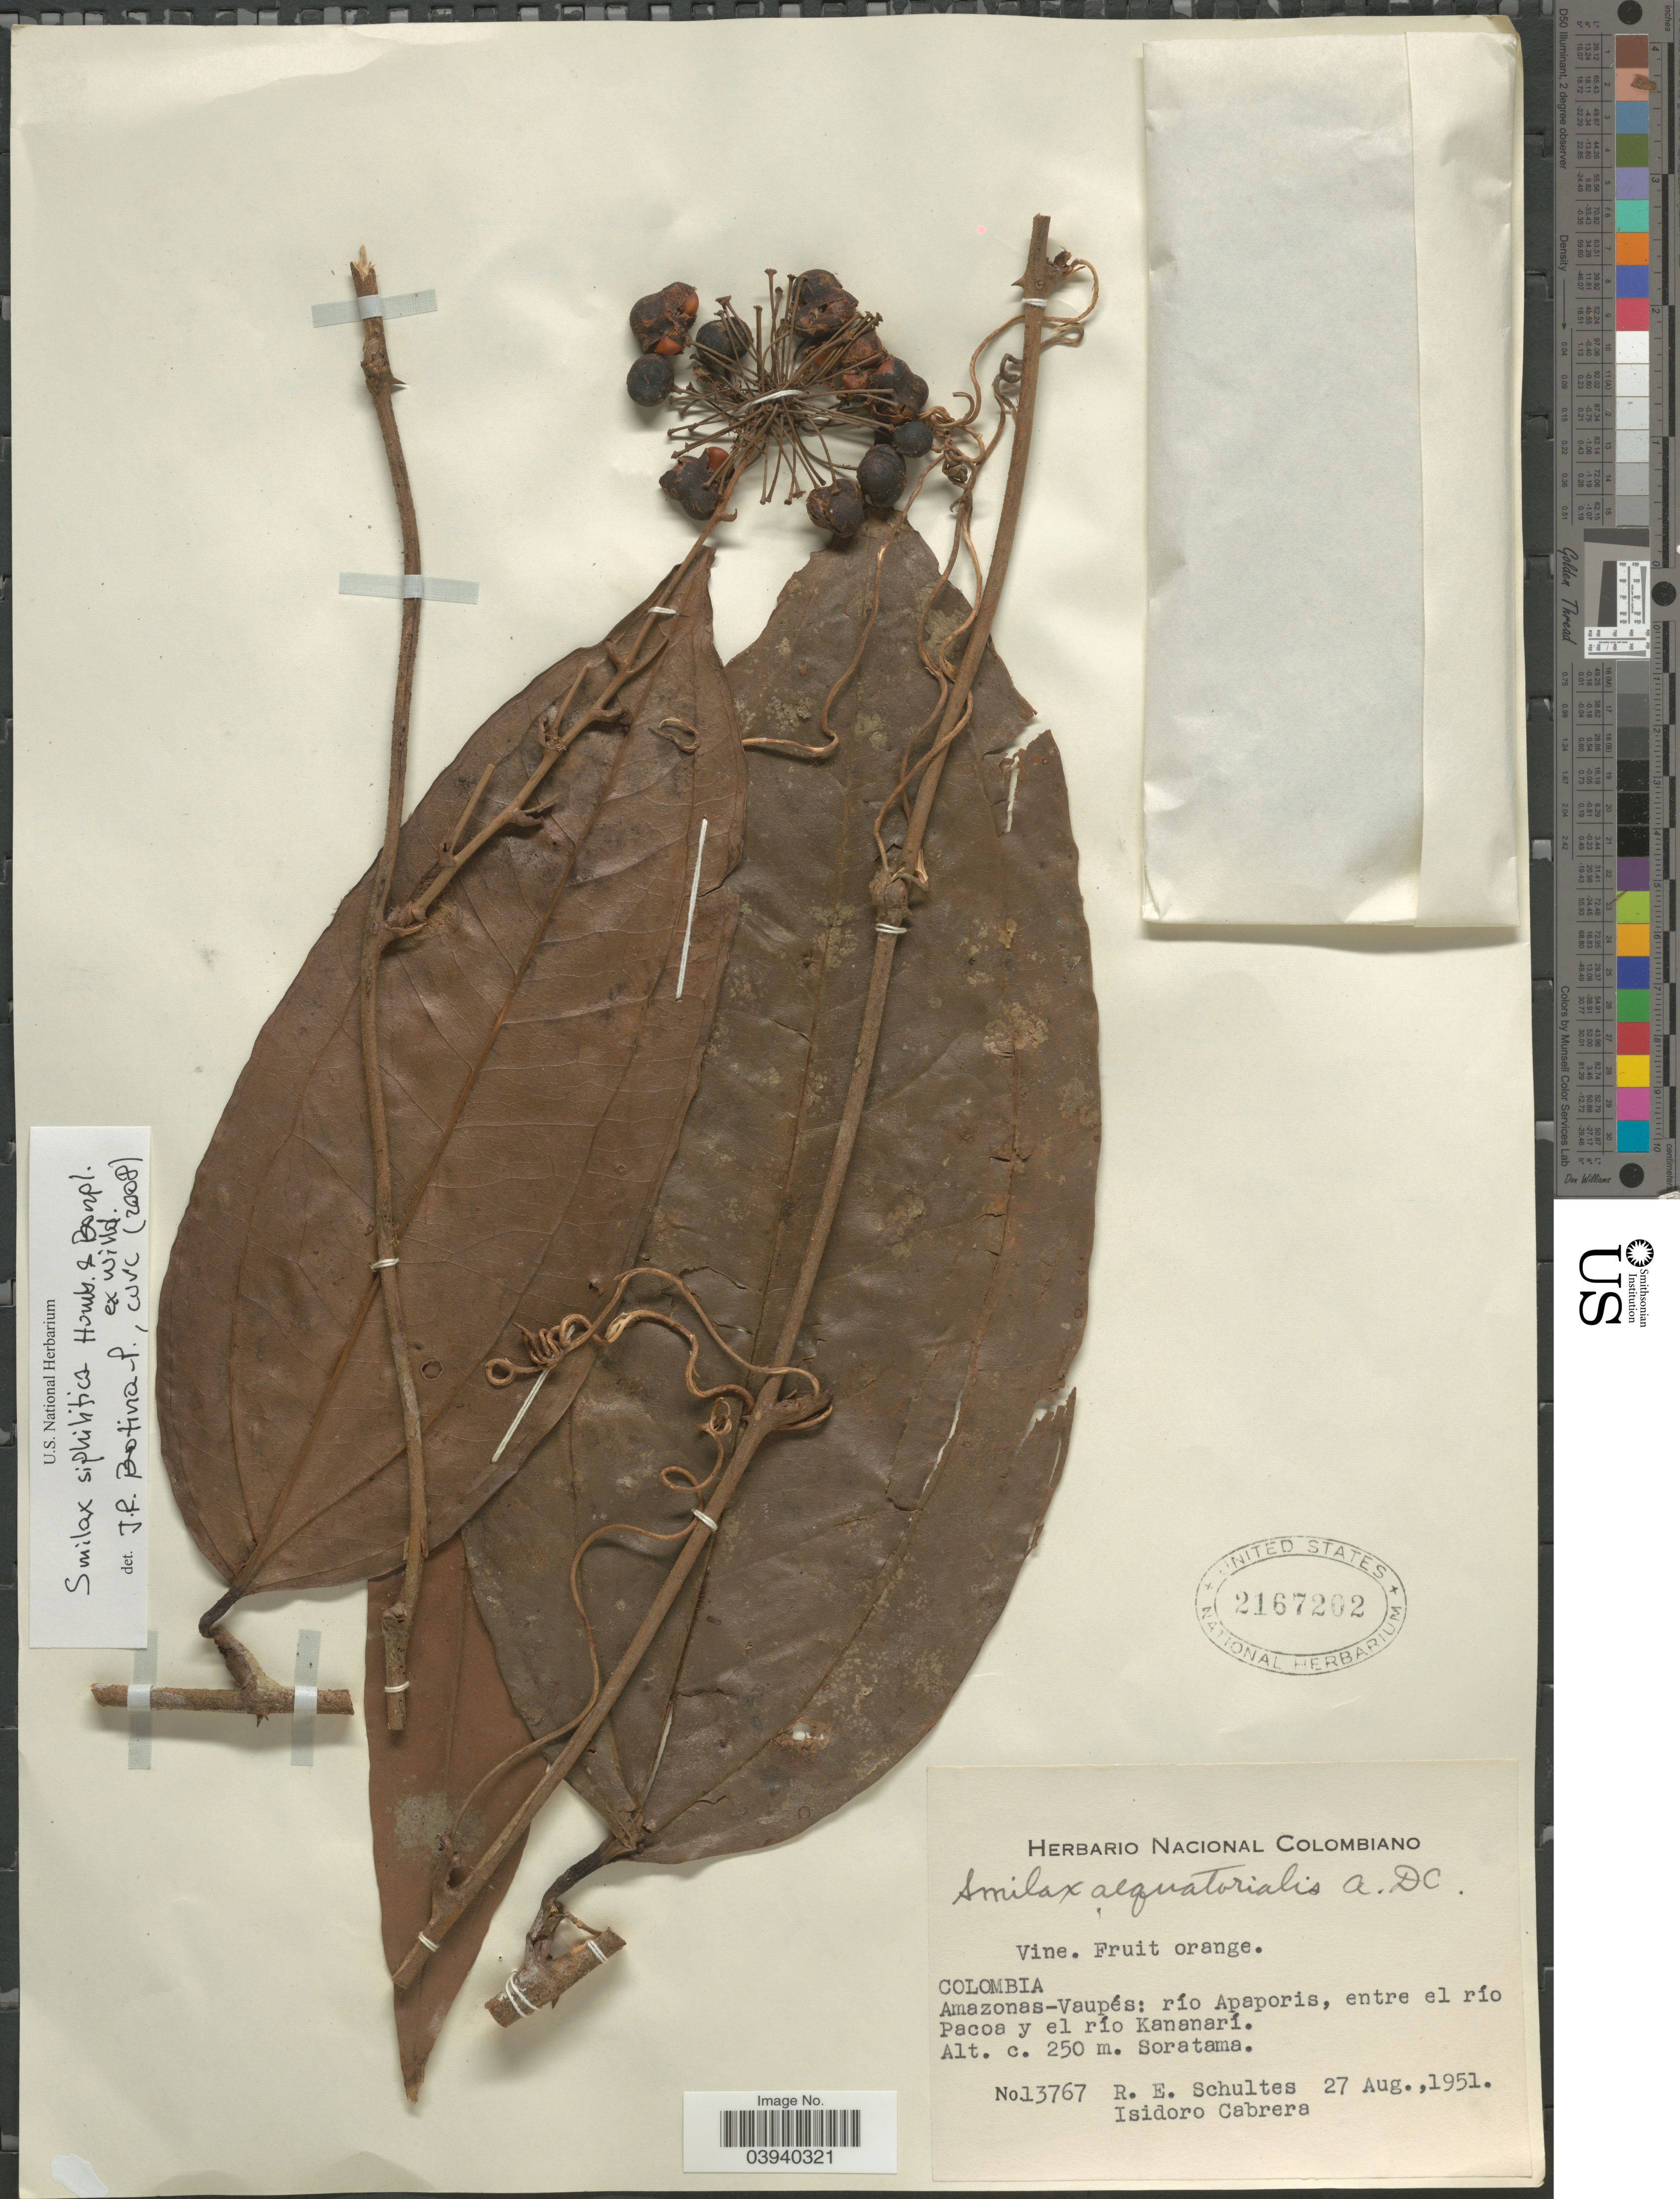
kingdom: Plantae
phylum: Tracheophyta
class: Liliopsida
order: Liliales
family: Smilacaceae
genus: Smilax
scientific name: Smilax syphilitica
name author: Humb. & Bonpl.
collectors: R. E. Schultes & I. Cabrera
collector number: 13767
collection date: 1951-08-27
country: Colombia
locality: Amazonas-Vaupés: río Apaporis, entre el río Pacoa y el río Kananarí. Soratama.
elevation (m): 250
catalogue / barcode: US 2167202